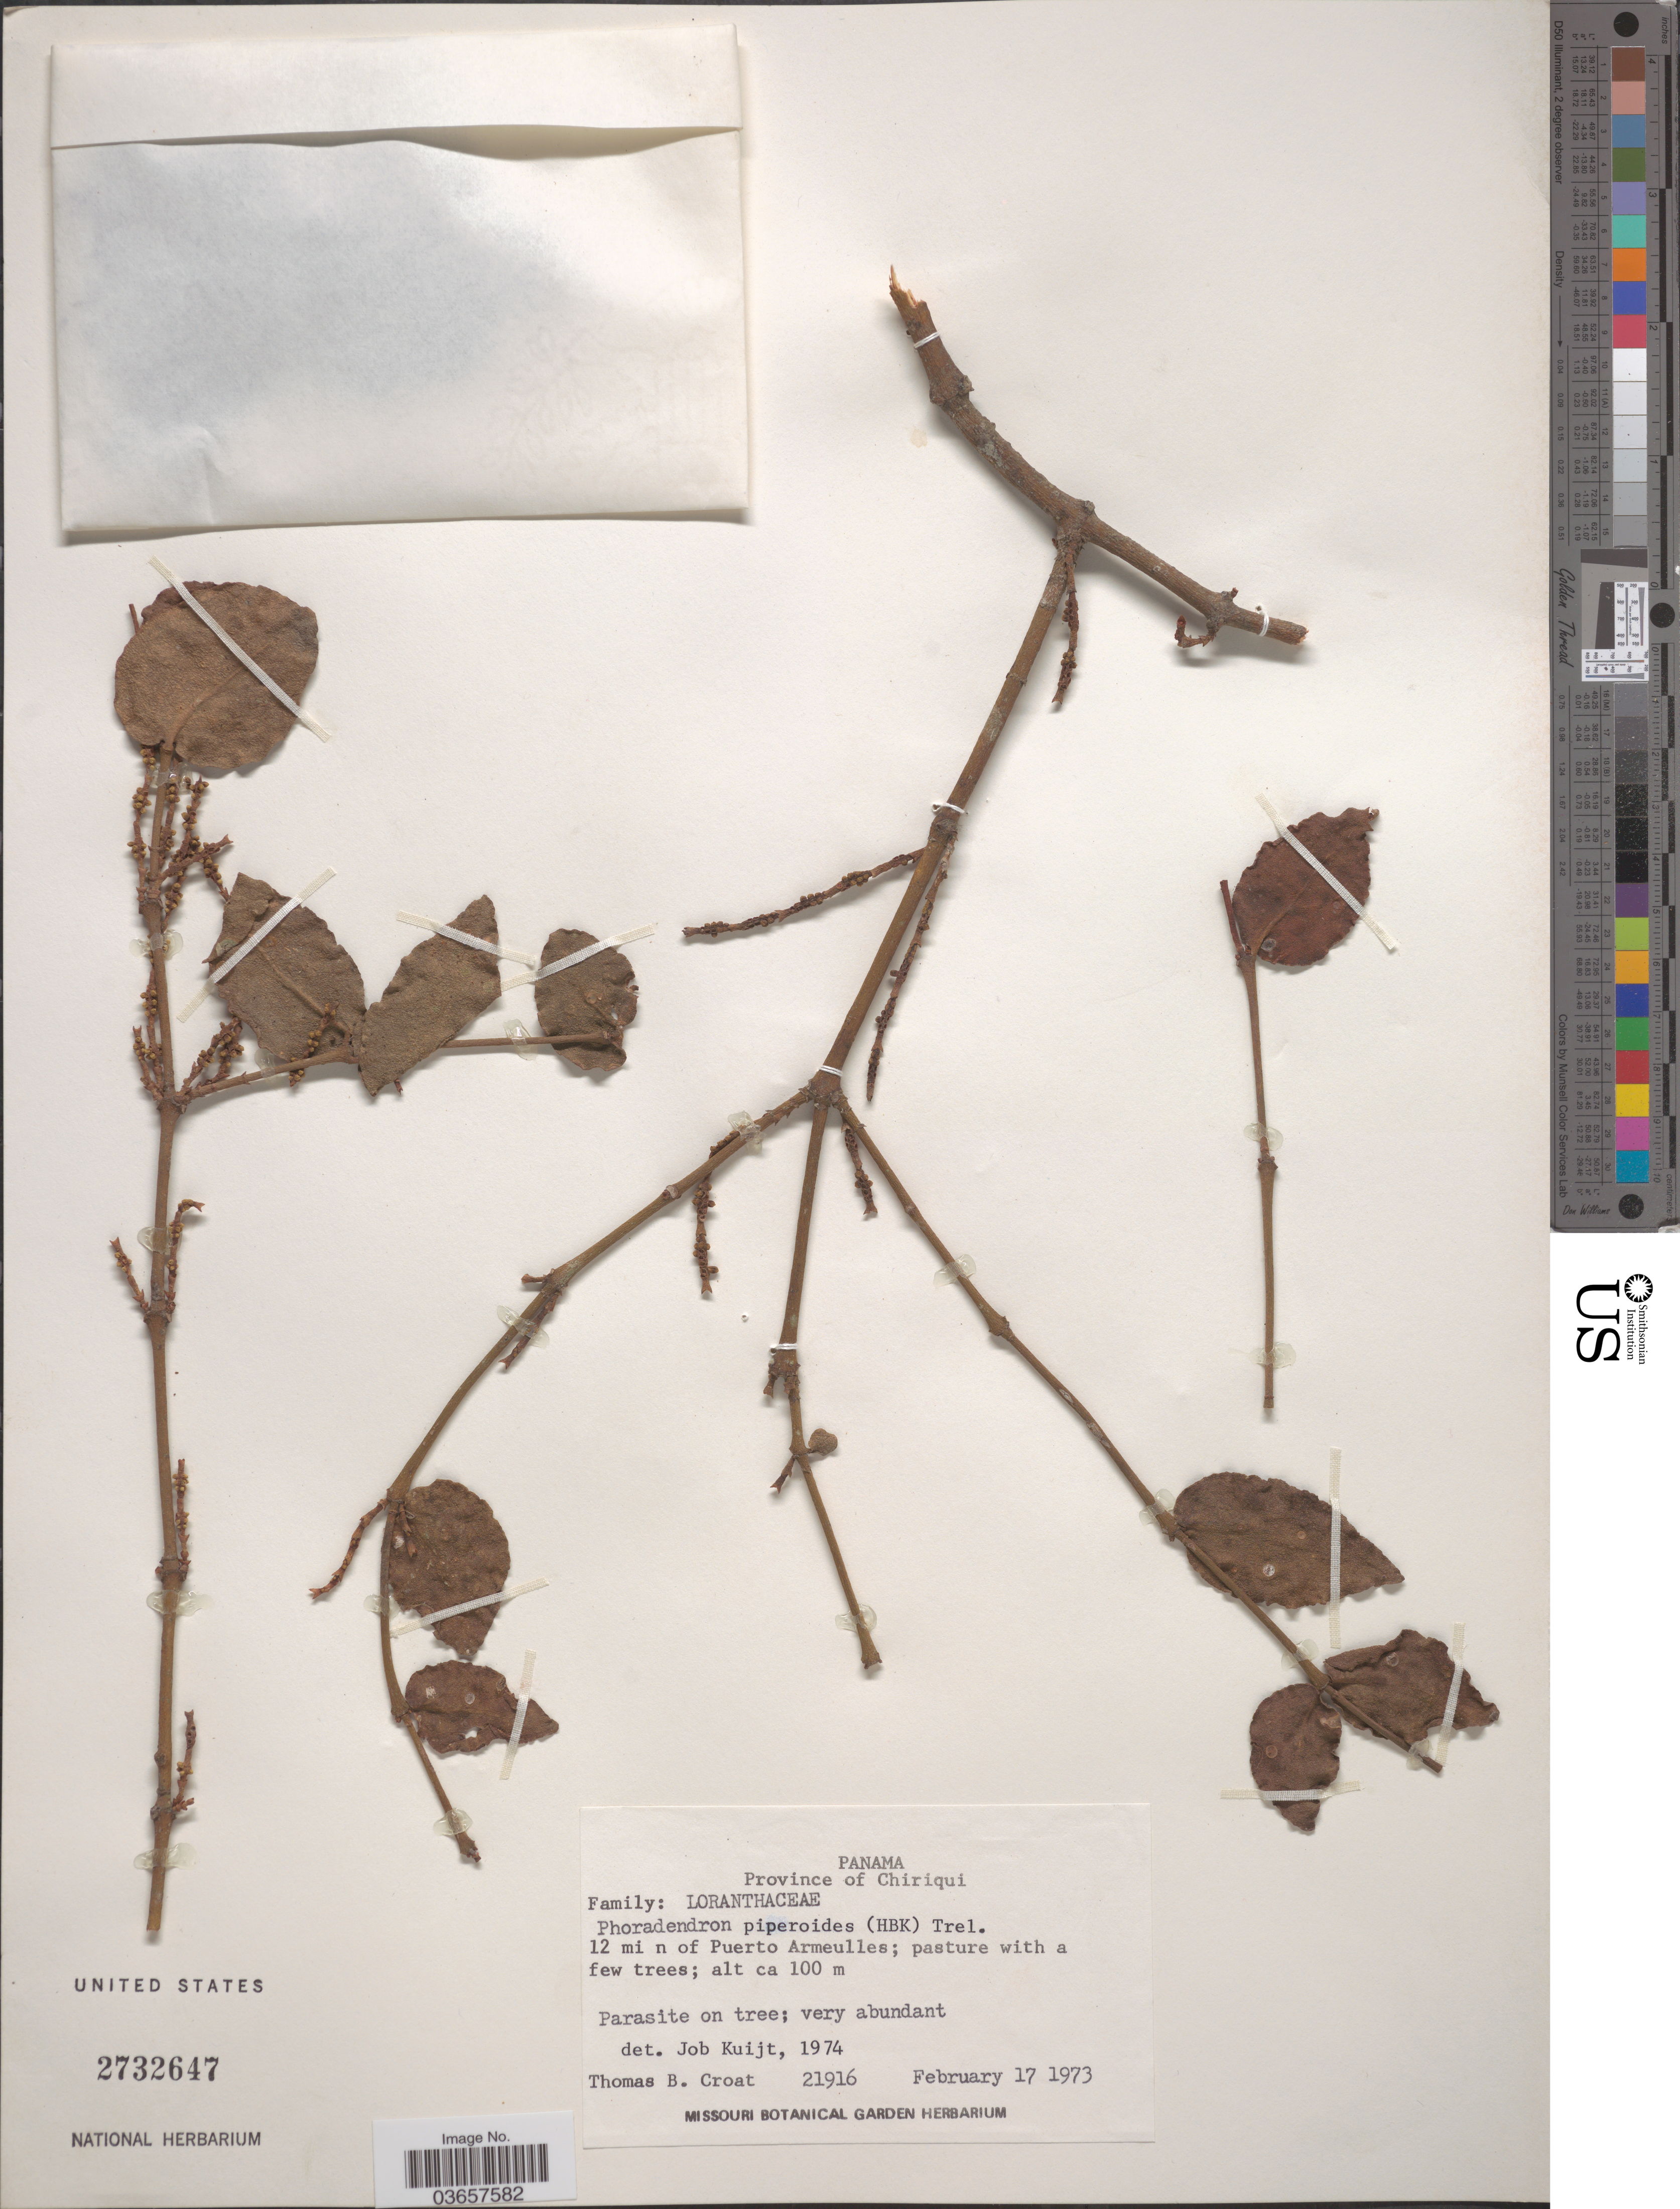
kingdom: Plantae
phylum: Tracheophyta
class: Magnoliopsida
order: Santalales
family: Viscaceae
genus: Phoradendron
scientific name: Phoradendron piperoides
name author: (Kunth) Trel.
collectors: T. B. Croat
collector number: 21916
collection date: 1973-02-17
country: Panama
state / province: Chiriqui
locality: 12 mi n of Puerto Armuelles.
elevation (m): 100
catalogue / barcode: US 2732647